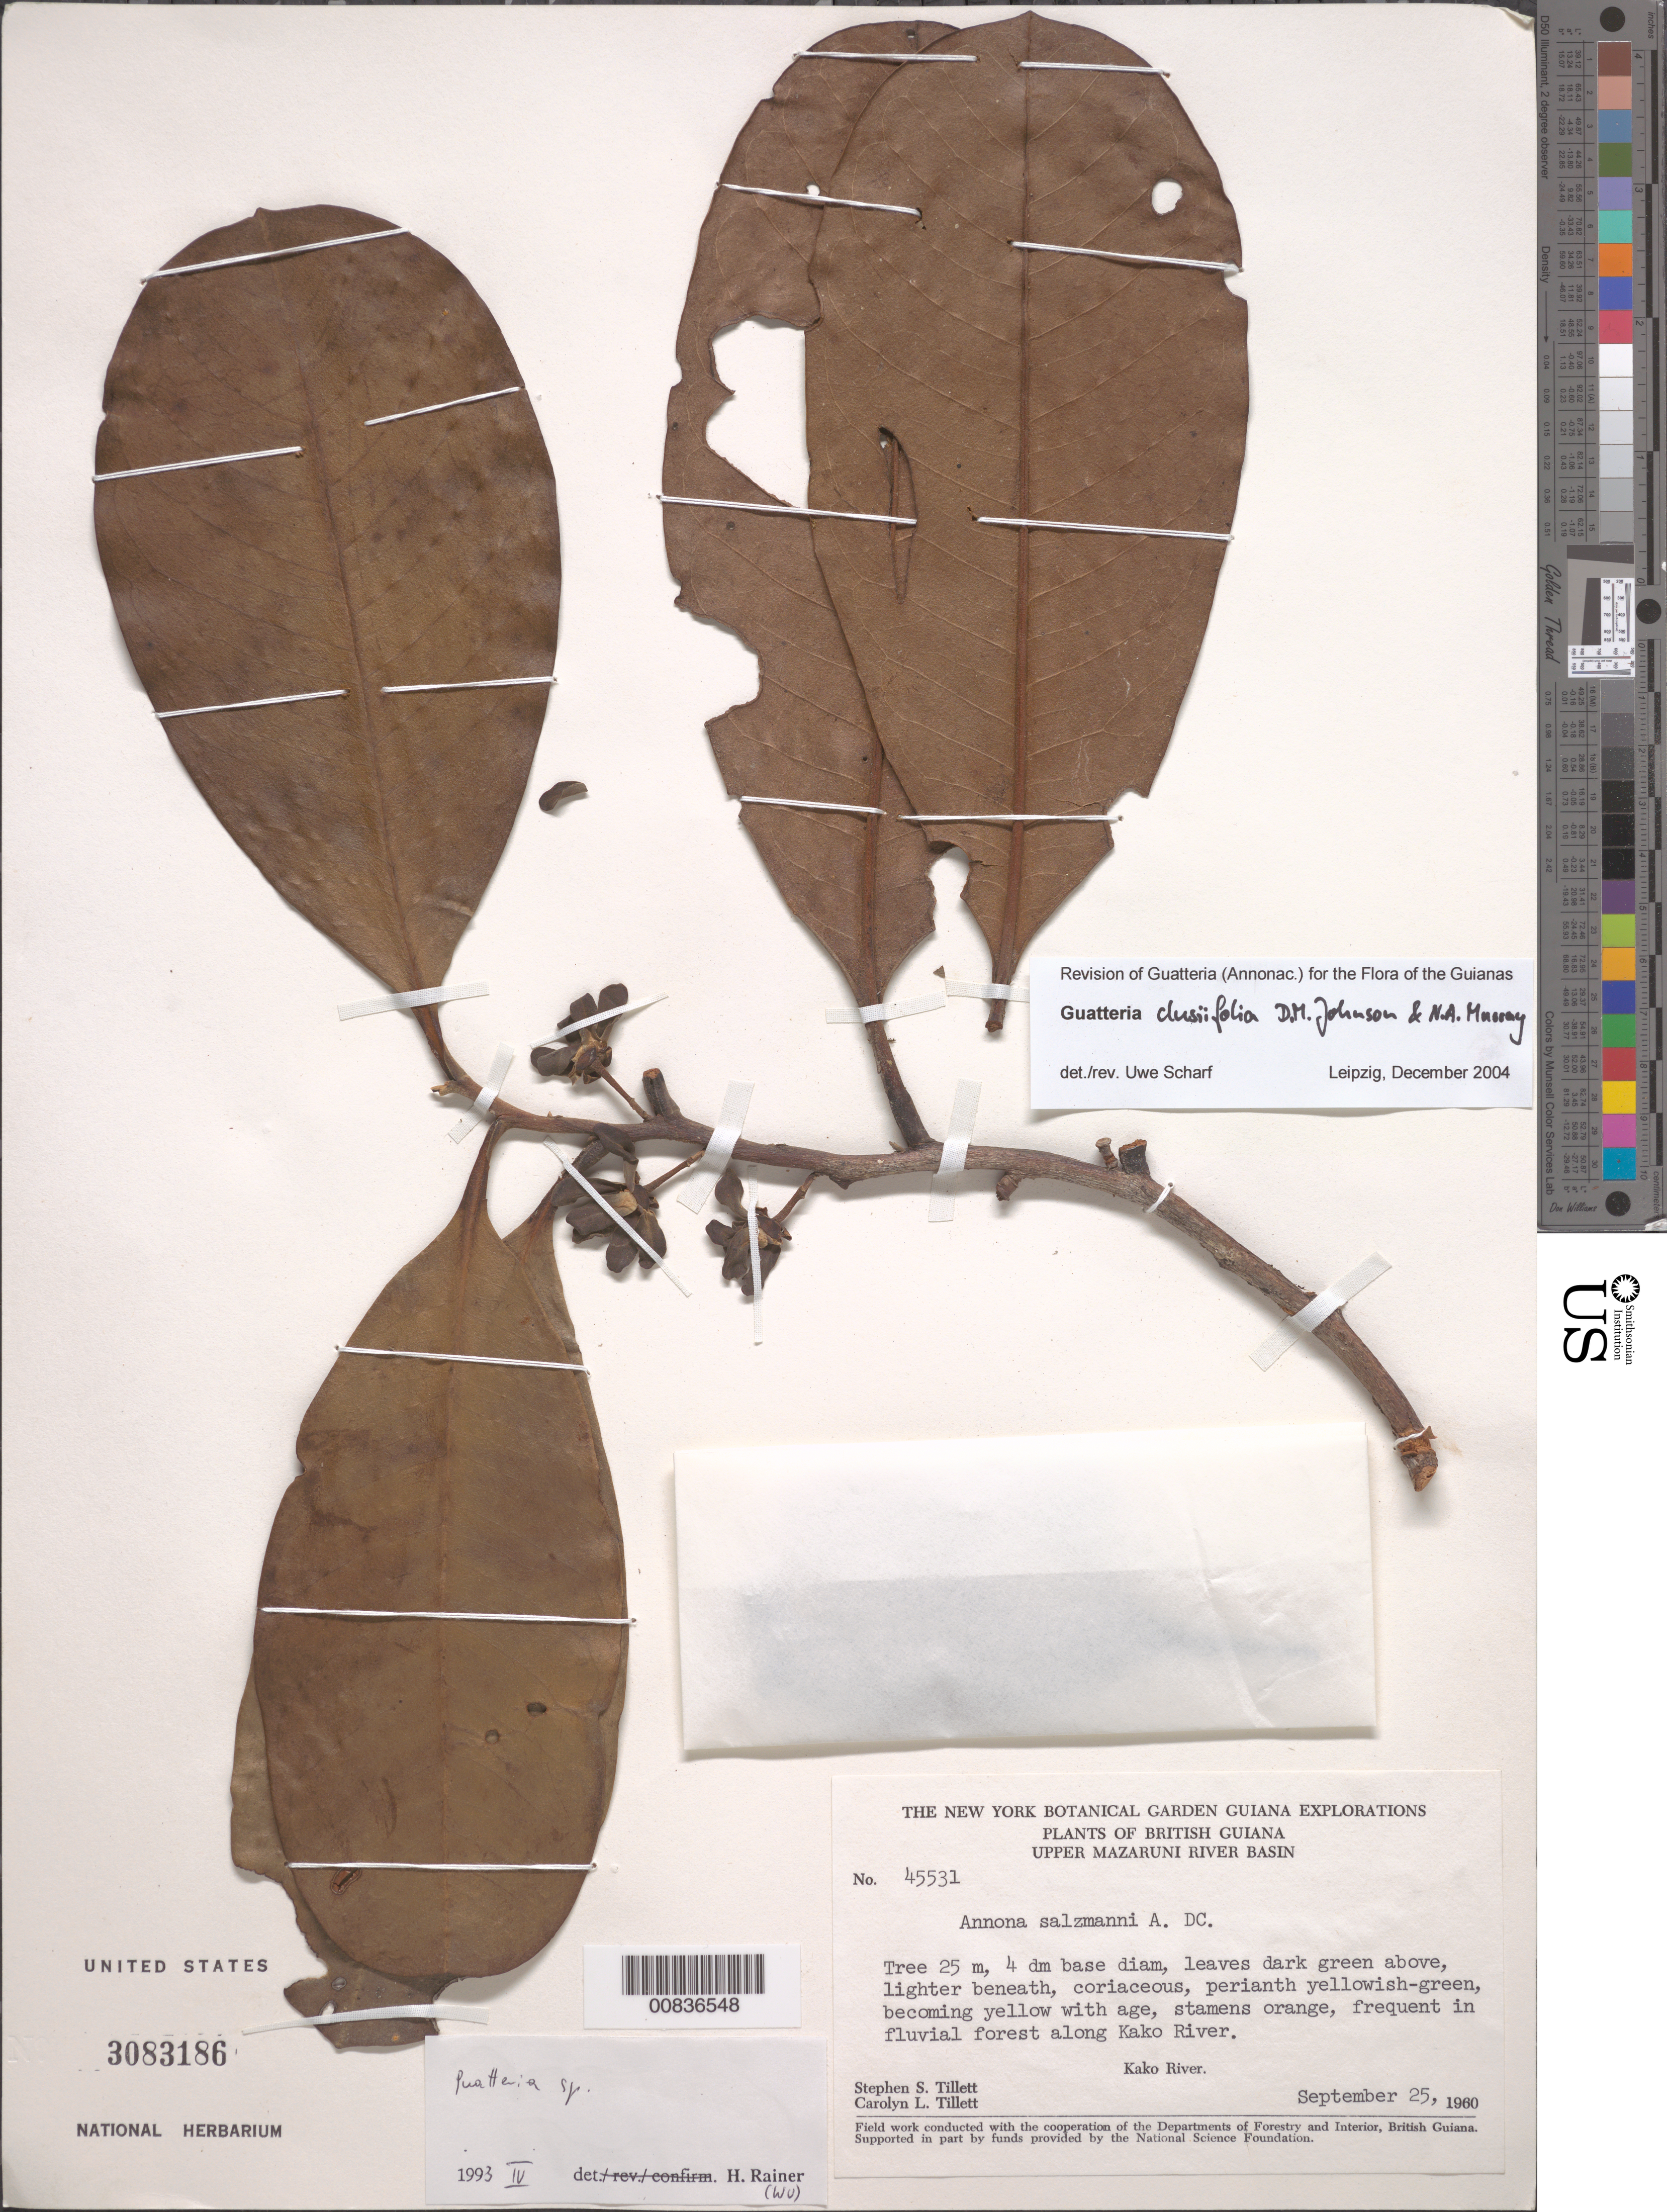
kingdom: Plantae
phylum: Tracheophyta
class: Magnoliopsida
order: Magnoliales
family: Annonaceae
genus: Guatteria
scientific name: Guatteria clusiifolia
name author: D.M. Johnson & N.A. Murray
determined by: Scharf, U.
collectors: S. S. Tillett & C. L. Tillett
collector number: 45531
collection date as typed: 25-Sep-60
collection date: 1960-09-25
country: Guyana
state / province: Cuyuni-Mazaruni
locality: Camp #3, 1/2 mile below 'falls' of Kako R., S bank, about 10 hours from mouth, Upper Mazaruni R basin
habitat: Fluvial forest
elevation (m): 500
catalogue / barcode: US 3083186